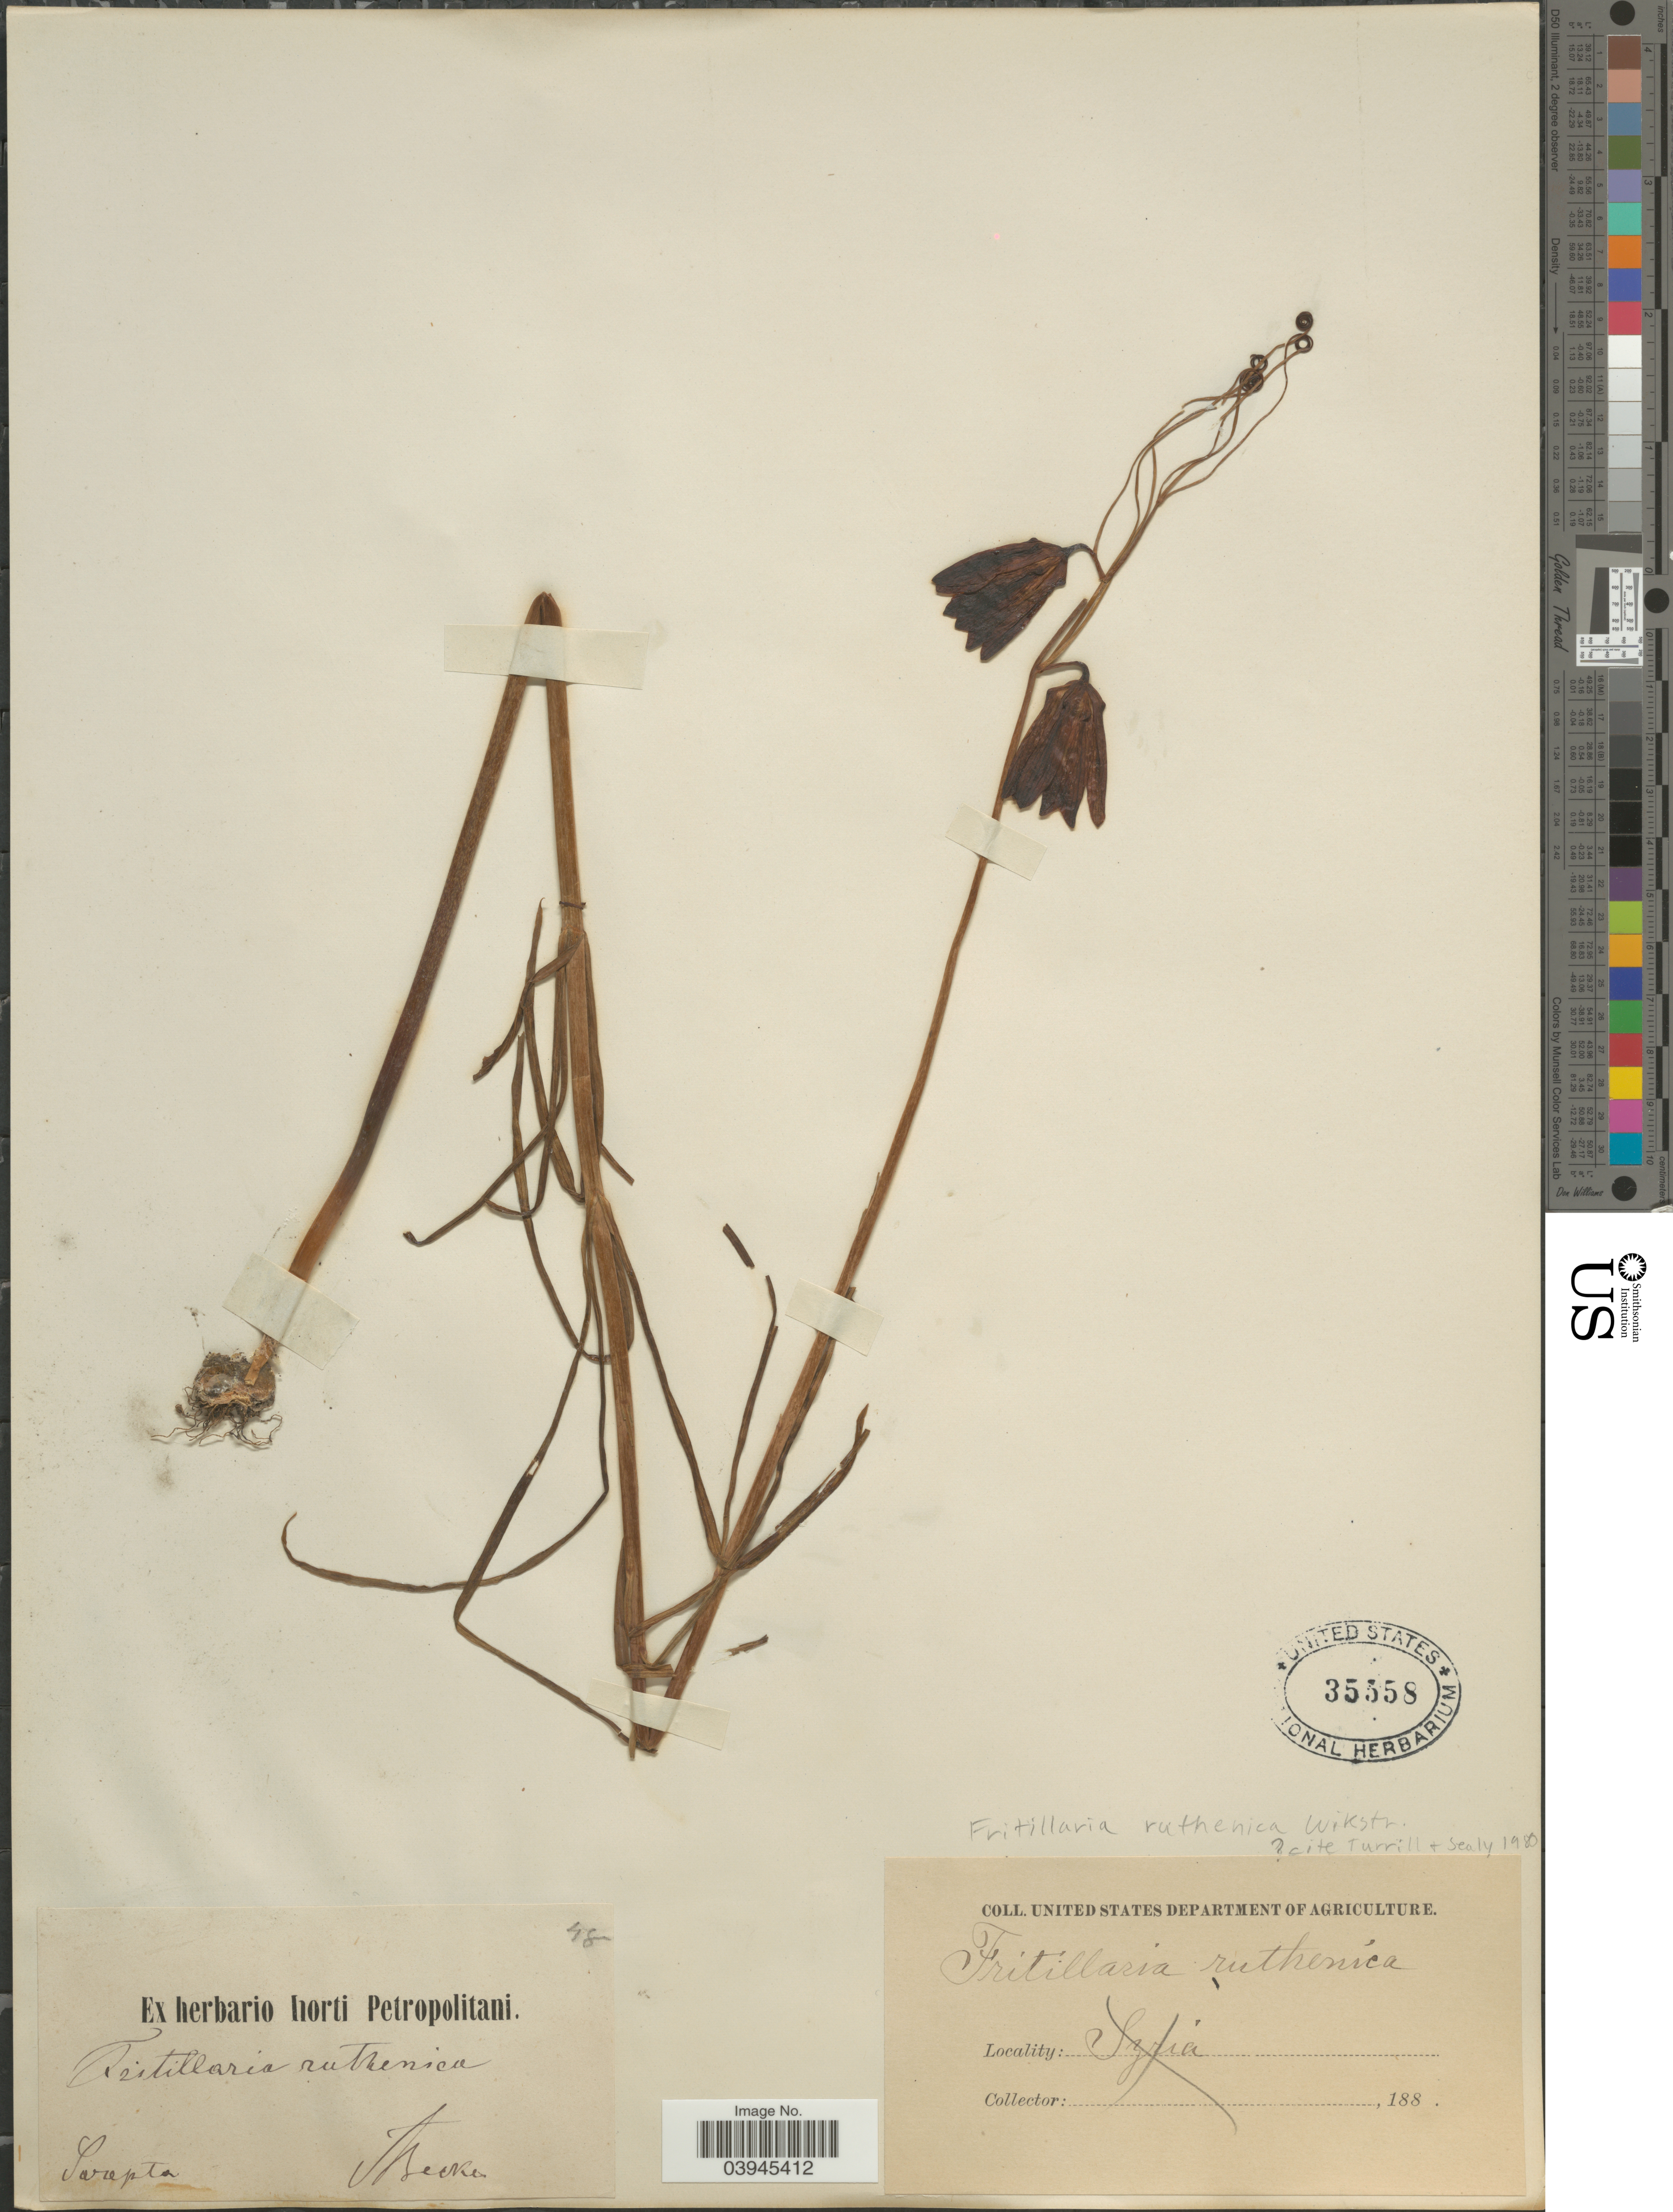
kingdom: Plantae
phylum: Tracheophyta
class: Liliopsida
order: Liliales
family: Liliaceae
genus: Fritillaria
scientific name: Fritillaria ruthenica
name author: Wikstr.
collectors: A. Becker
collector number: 48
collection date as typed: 188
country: Russian Federation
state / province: Volgograd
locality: Sarepta.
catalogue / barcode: US 35558